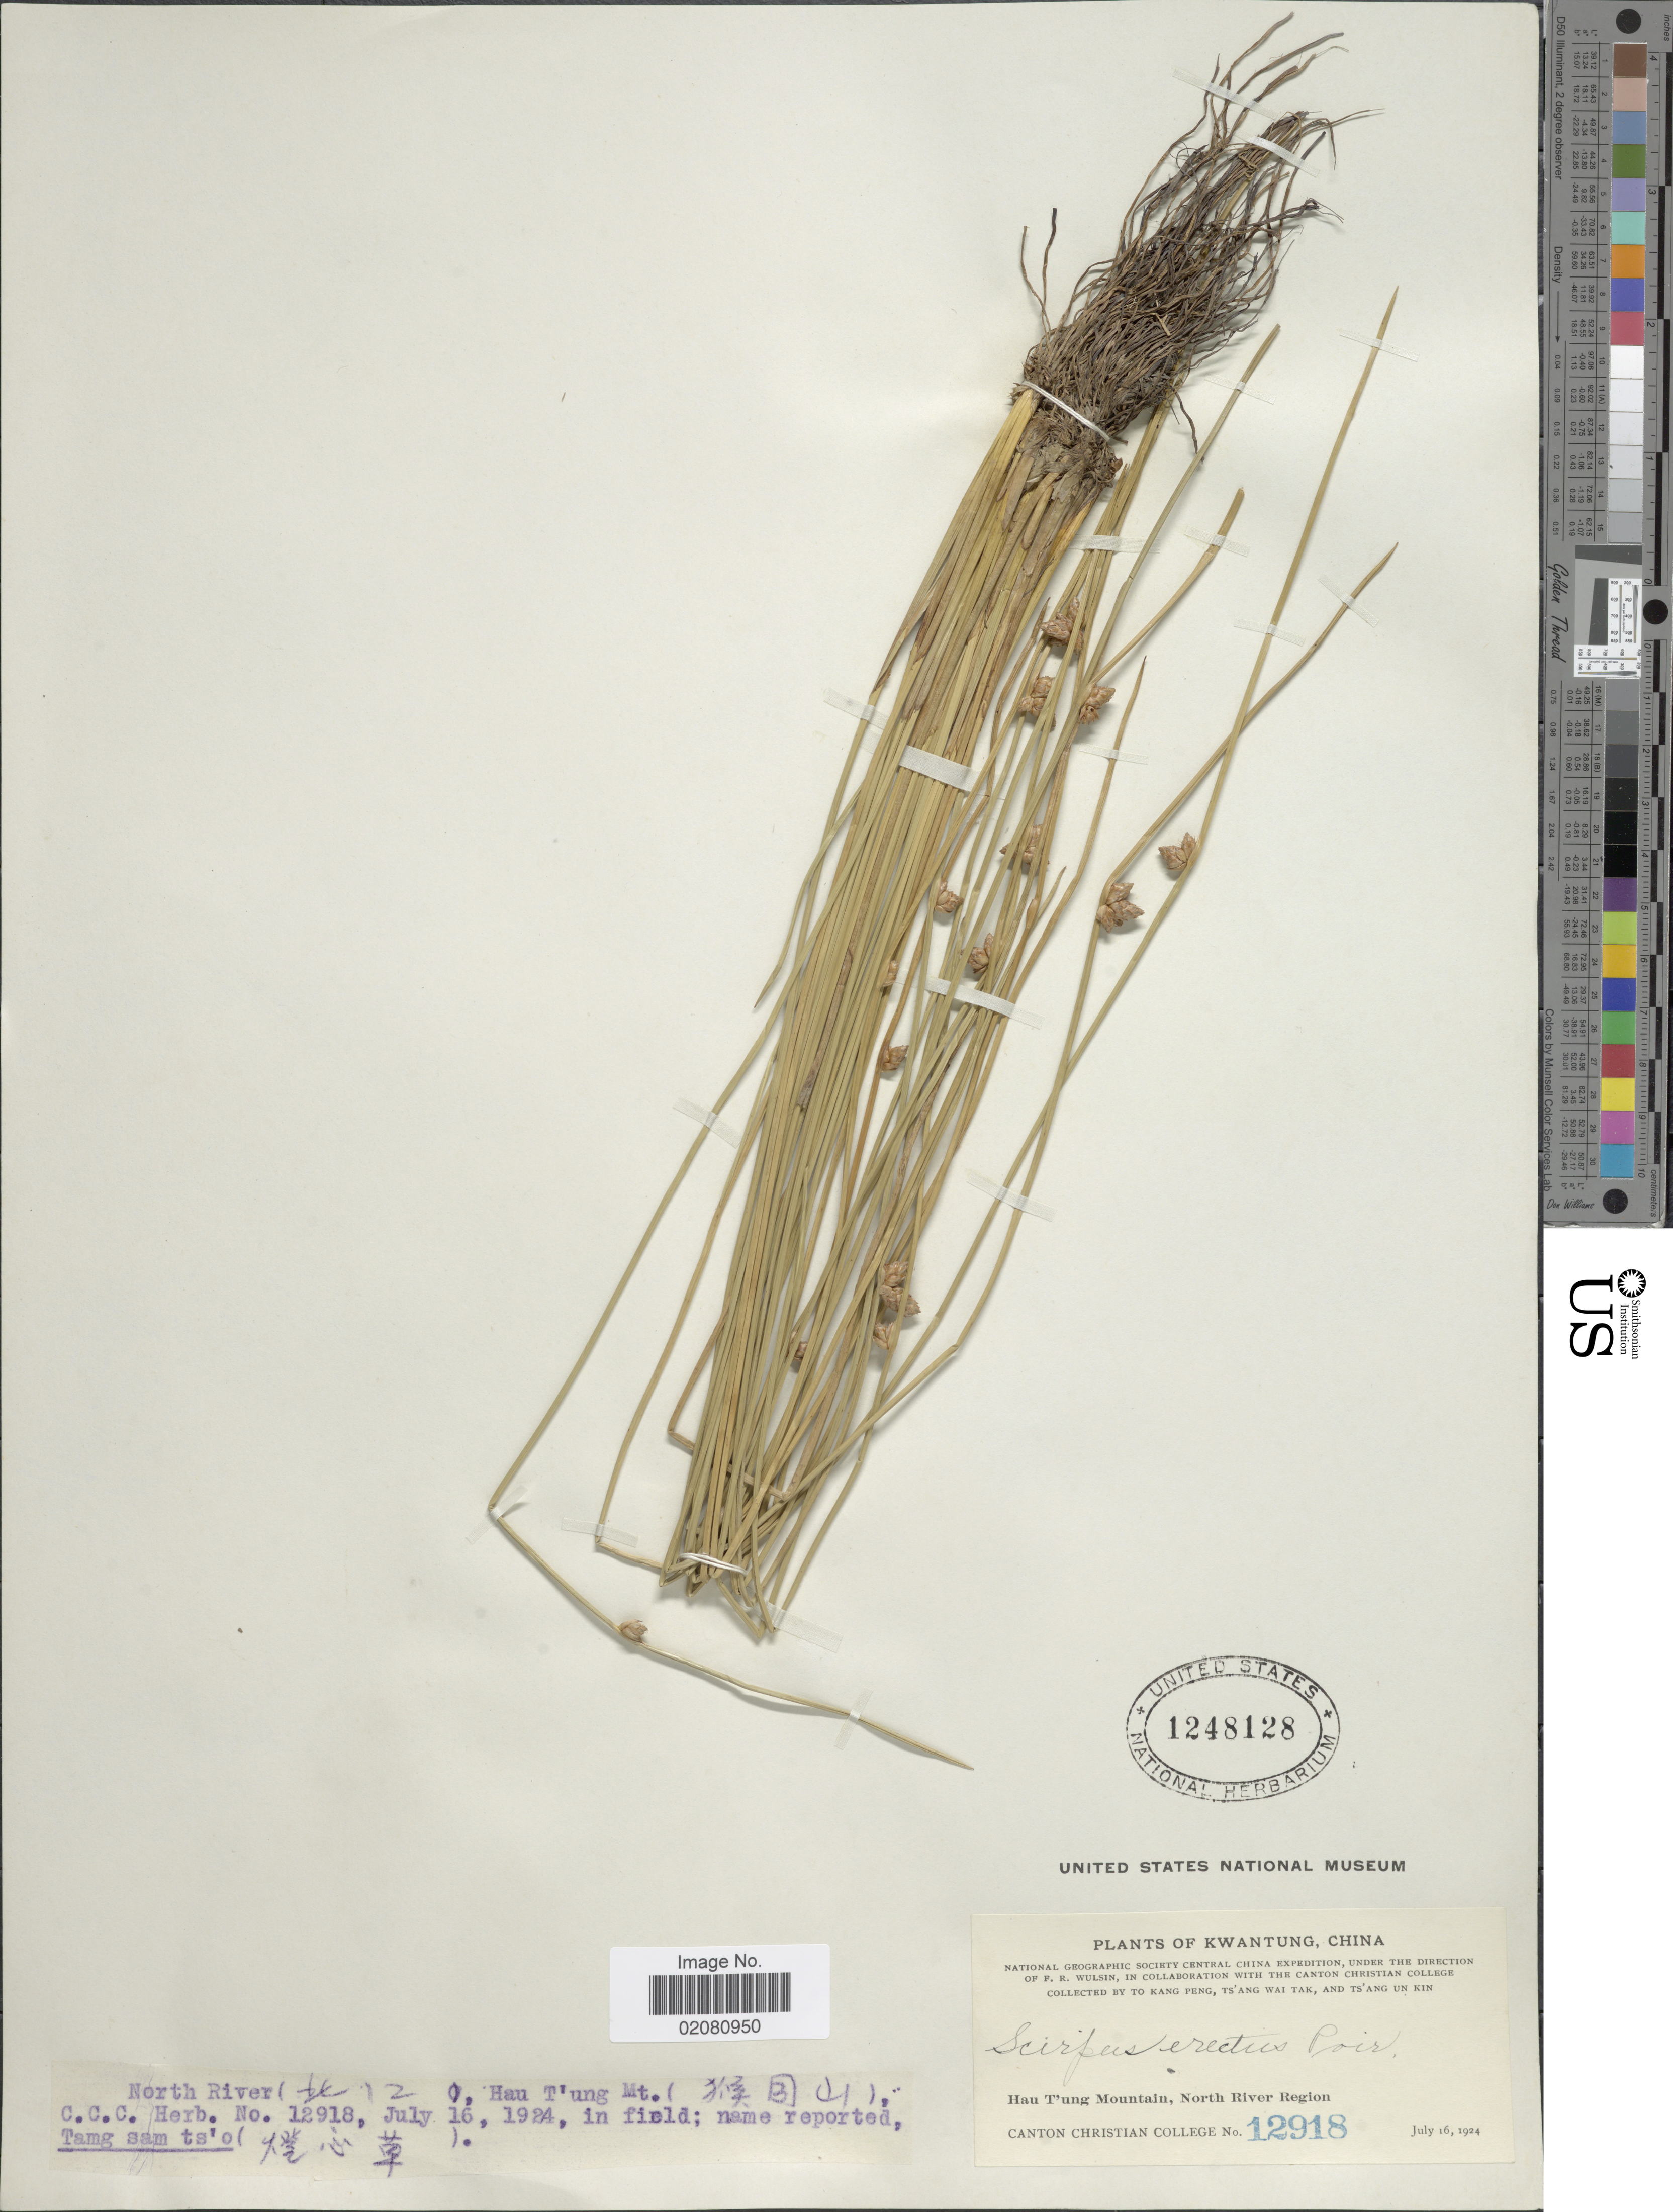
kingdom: Plantae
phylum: Tracheophyta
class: Liliopsida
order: Poales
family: Cyperaceae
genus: Schoenoplectus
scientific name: Schoenoplectus juncoides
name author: (Roxb.) Palla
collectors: Canton Christian College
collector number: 12918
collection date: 1924-07-16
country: China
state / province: Guangdong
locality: Kwangtung. Hau T'ung Mountain, North River Region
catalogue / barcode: US 1248128